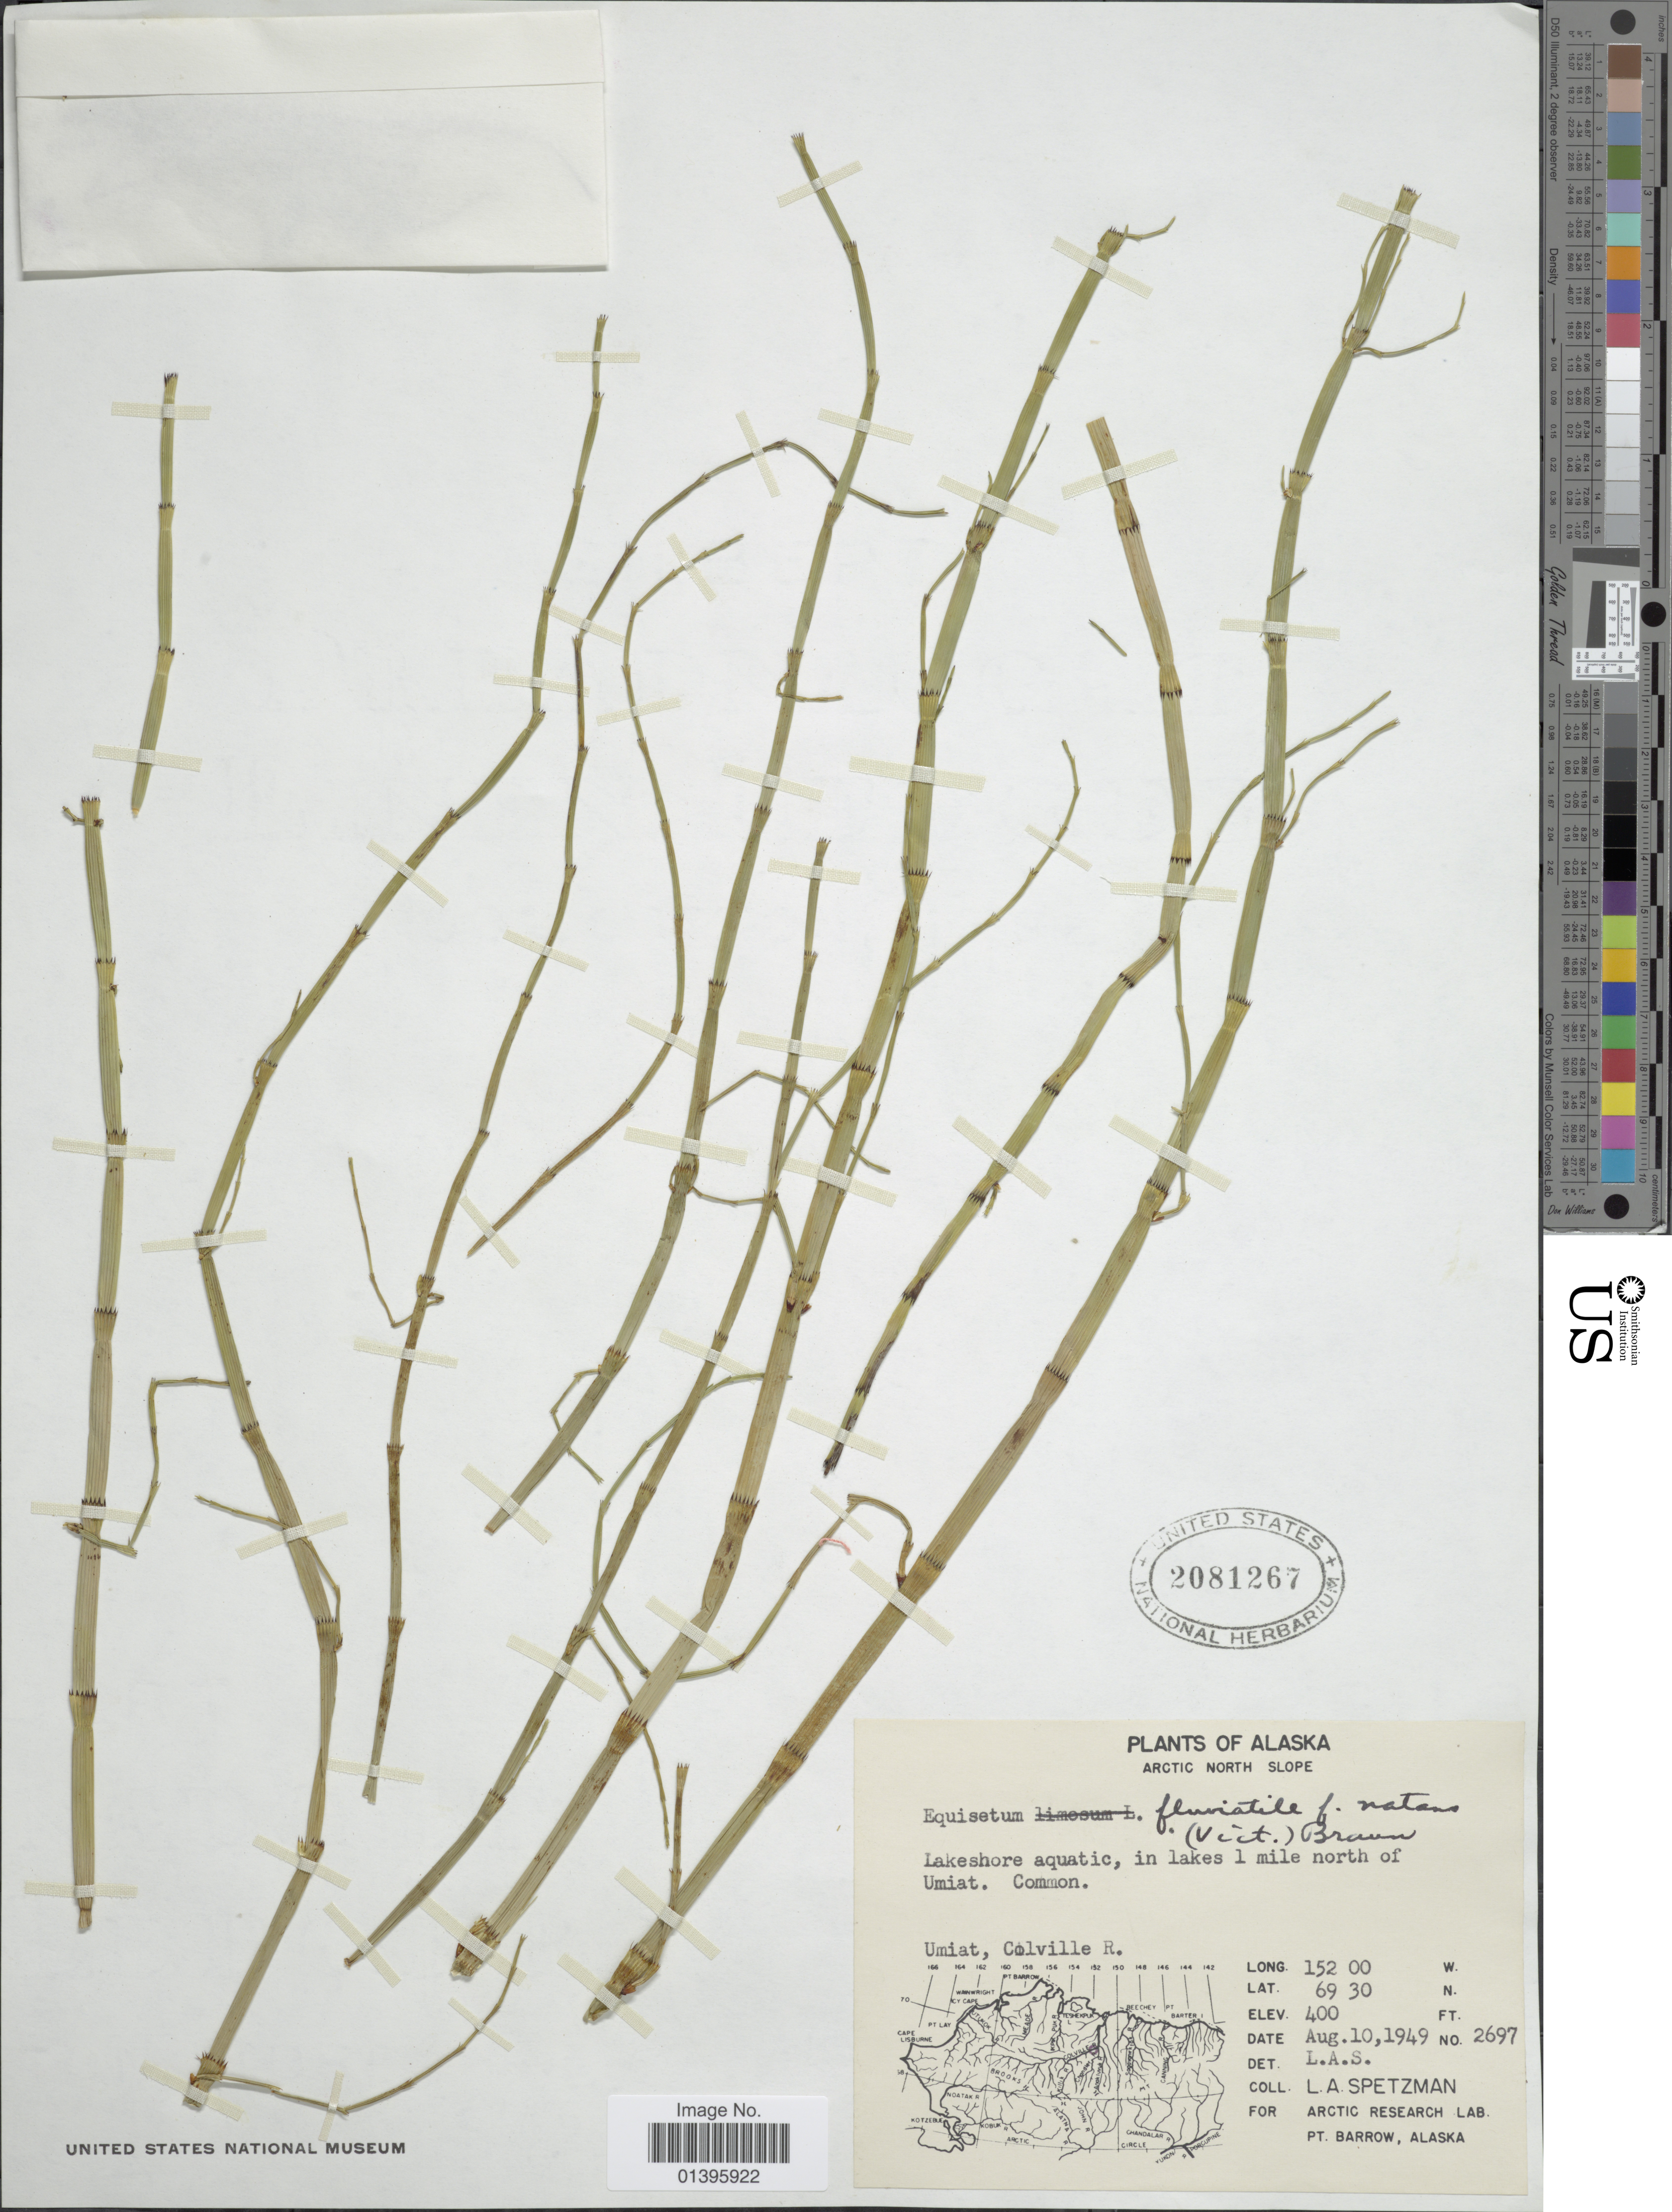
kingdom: Plantae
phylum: Tracheophyta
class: Polypodiopsida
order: Equisetales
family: Equisetaceae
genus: Equisetum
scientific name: Equisetum fluviatile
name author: L.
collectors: L. Spetzman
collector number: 2697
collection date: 1949-08-10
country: United States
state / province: Alaska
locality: Arctic North Slope. Lakeshore aquatic, in lakes 1 mile north of Umiat. Umiat, Colville R.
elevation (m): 122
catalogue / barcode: US 2081267